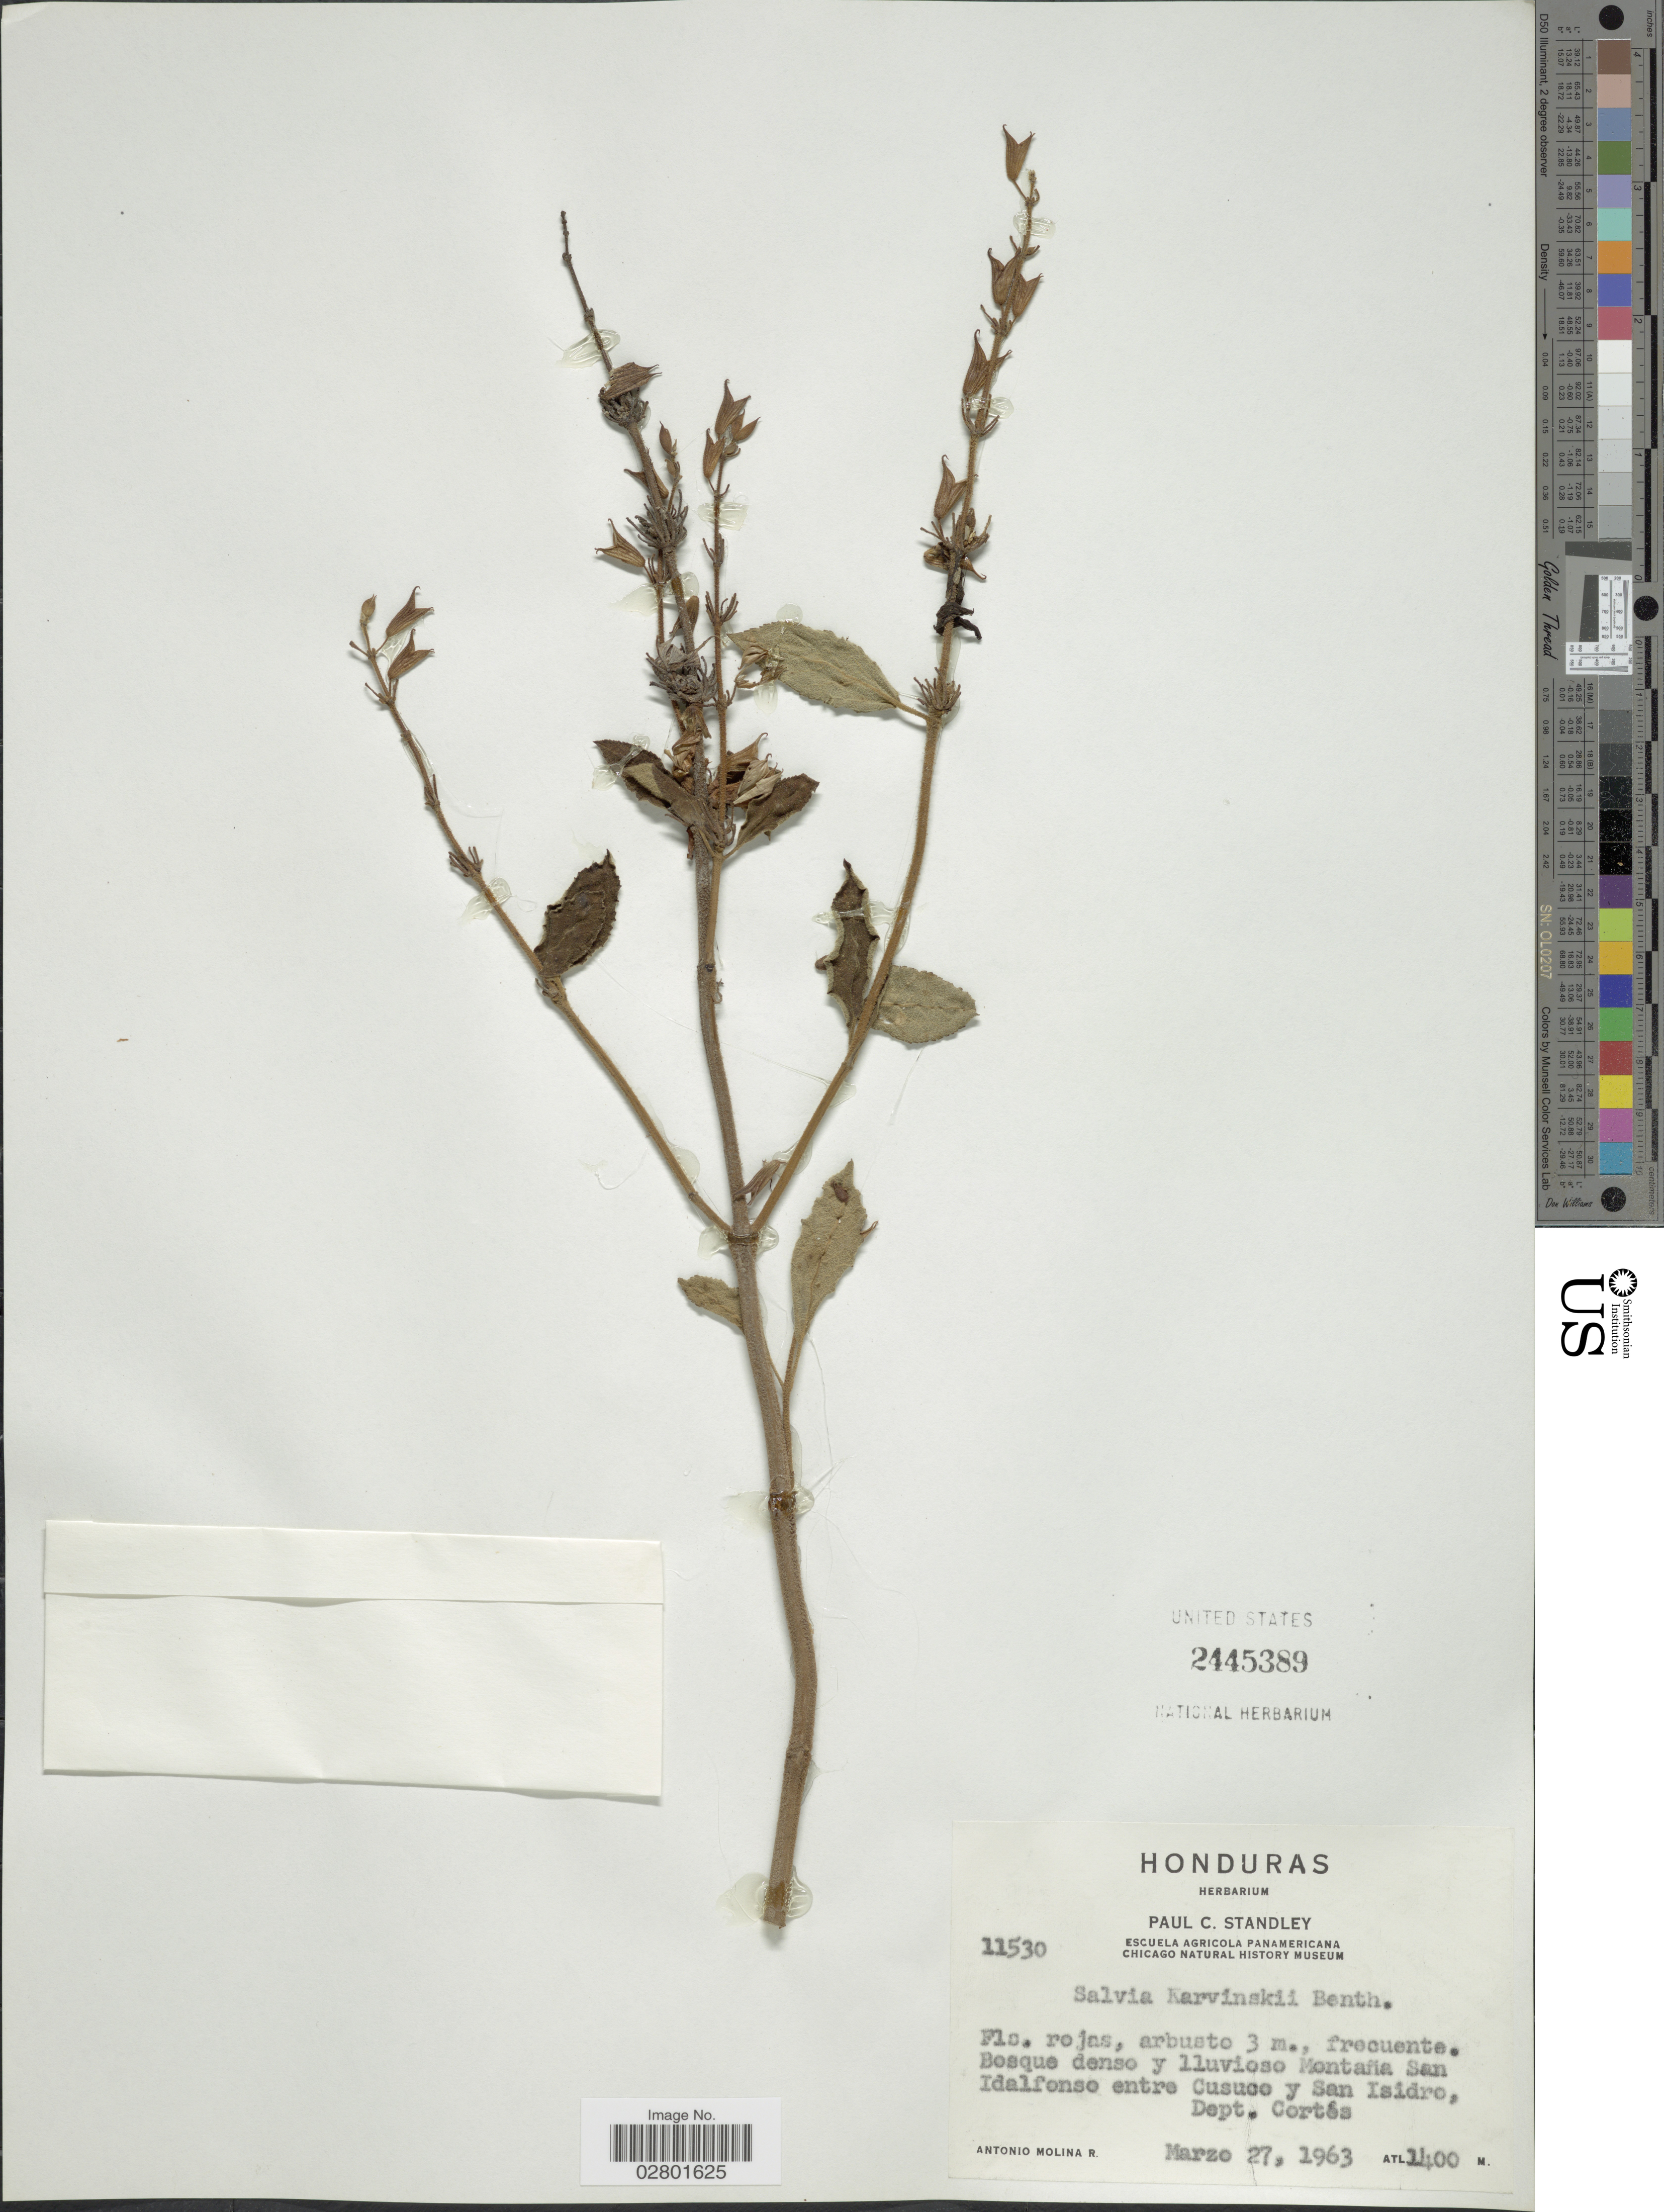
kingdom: Plantae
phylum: Tracheophyta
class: Magnoliopsida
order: Lamiales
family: Lamiaceae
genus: Salvia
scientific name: Salvia karwinskii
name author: Benth.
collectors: A. Molina R.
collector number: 11530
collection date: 1963-03-27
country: Honduras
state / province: Cortés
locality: Bosque denso y lluvioso Montaña San Idalfonso entre Cusuco y San Isidro, Dept. Cortés.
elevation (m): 1400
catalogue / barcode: US 2445389